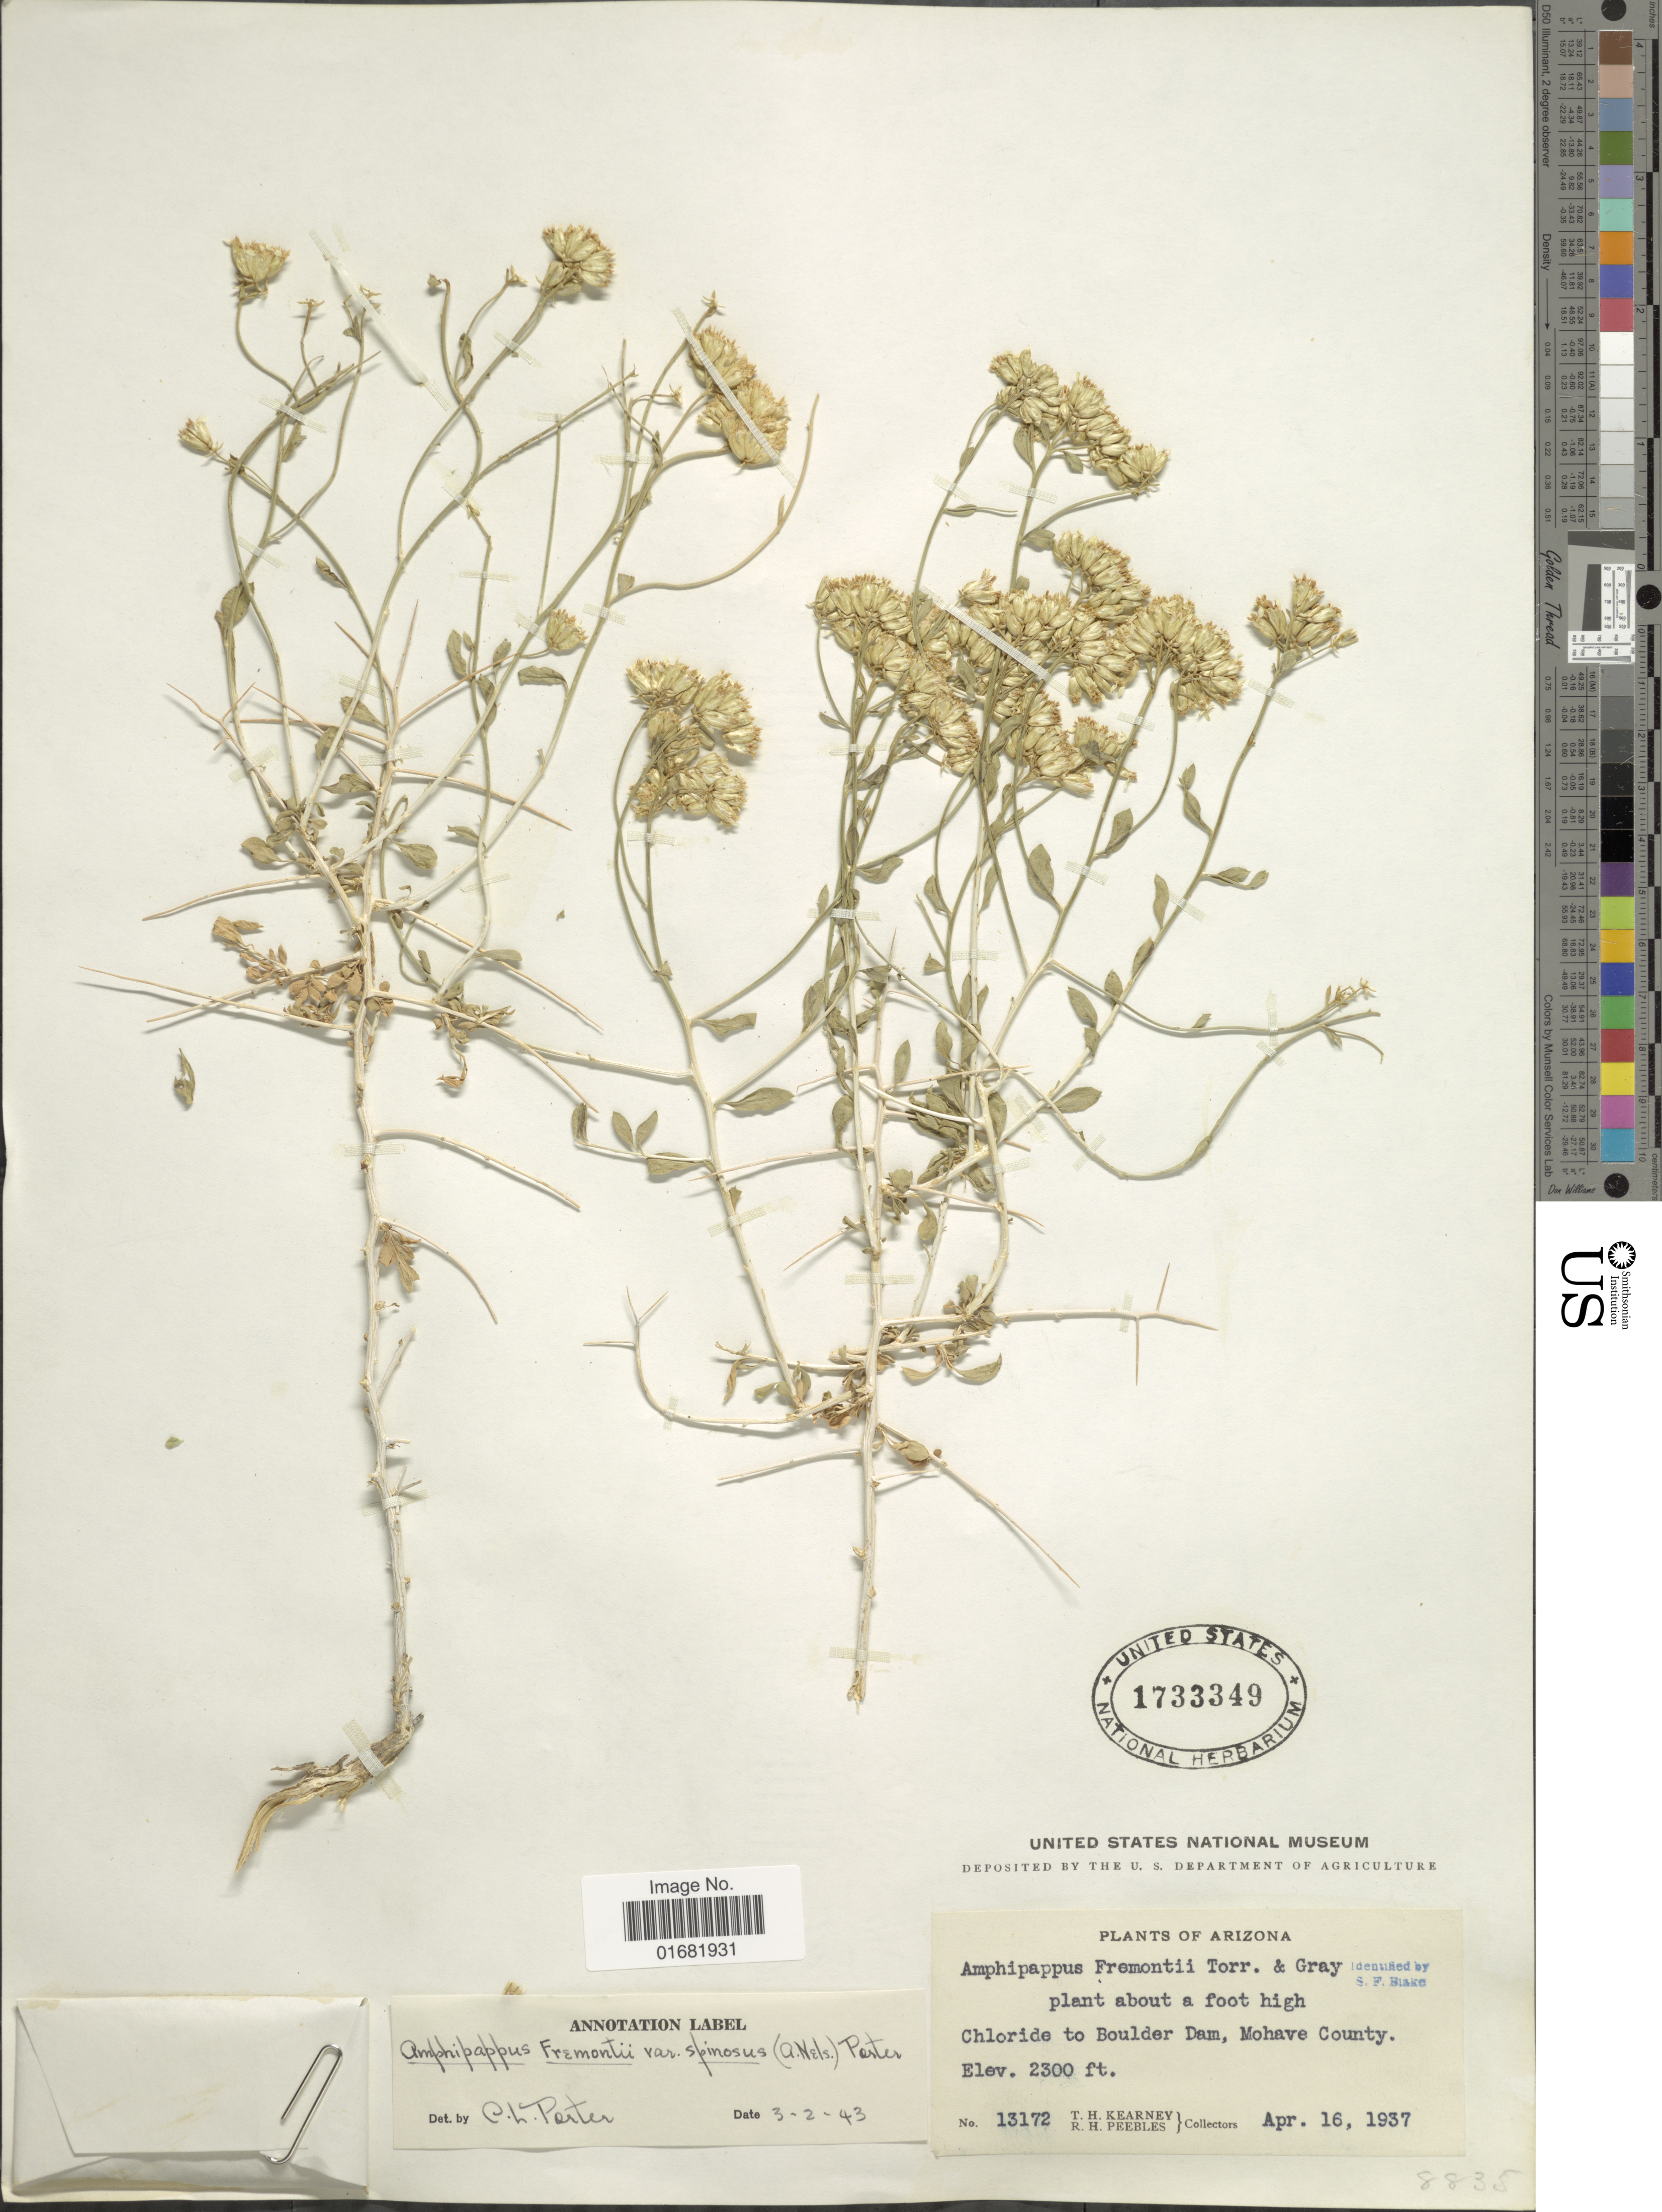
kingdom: Plantae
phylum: Tracheophyta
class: Magnoliopsida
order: Asterales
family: Asteraceae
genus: Amphipappus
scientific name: Amphipappus fremontii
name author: Torr. & A. Gray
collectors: T. H. Kearney & R. H. Peebles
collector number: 13172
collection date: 1937-04-16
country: United States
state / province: Arizona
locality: Chloride to Boulder Dam, Mohave County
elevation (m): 701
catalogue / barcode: US 1733349